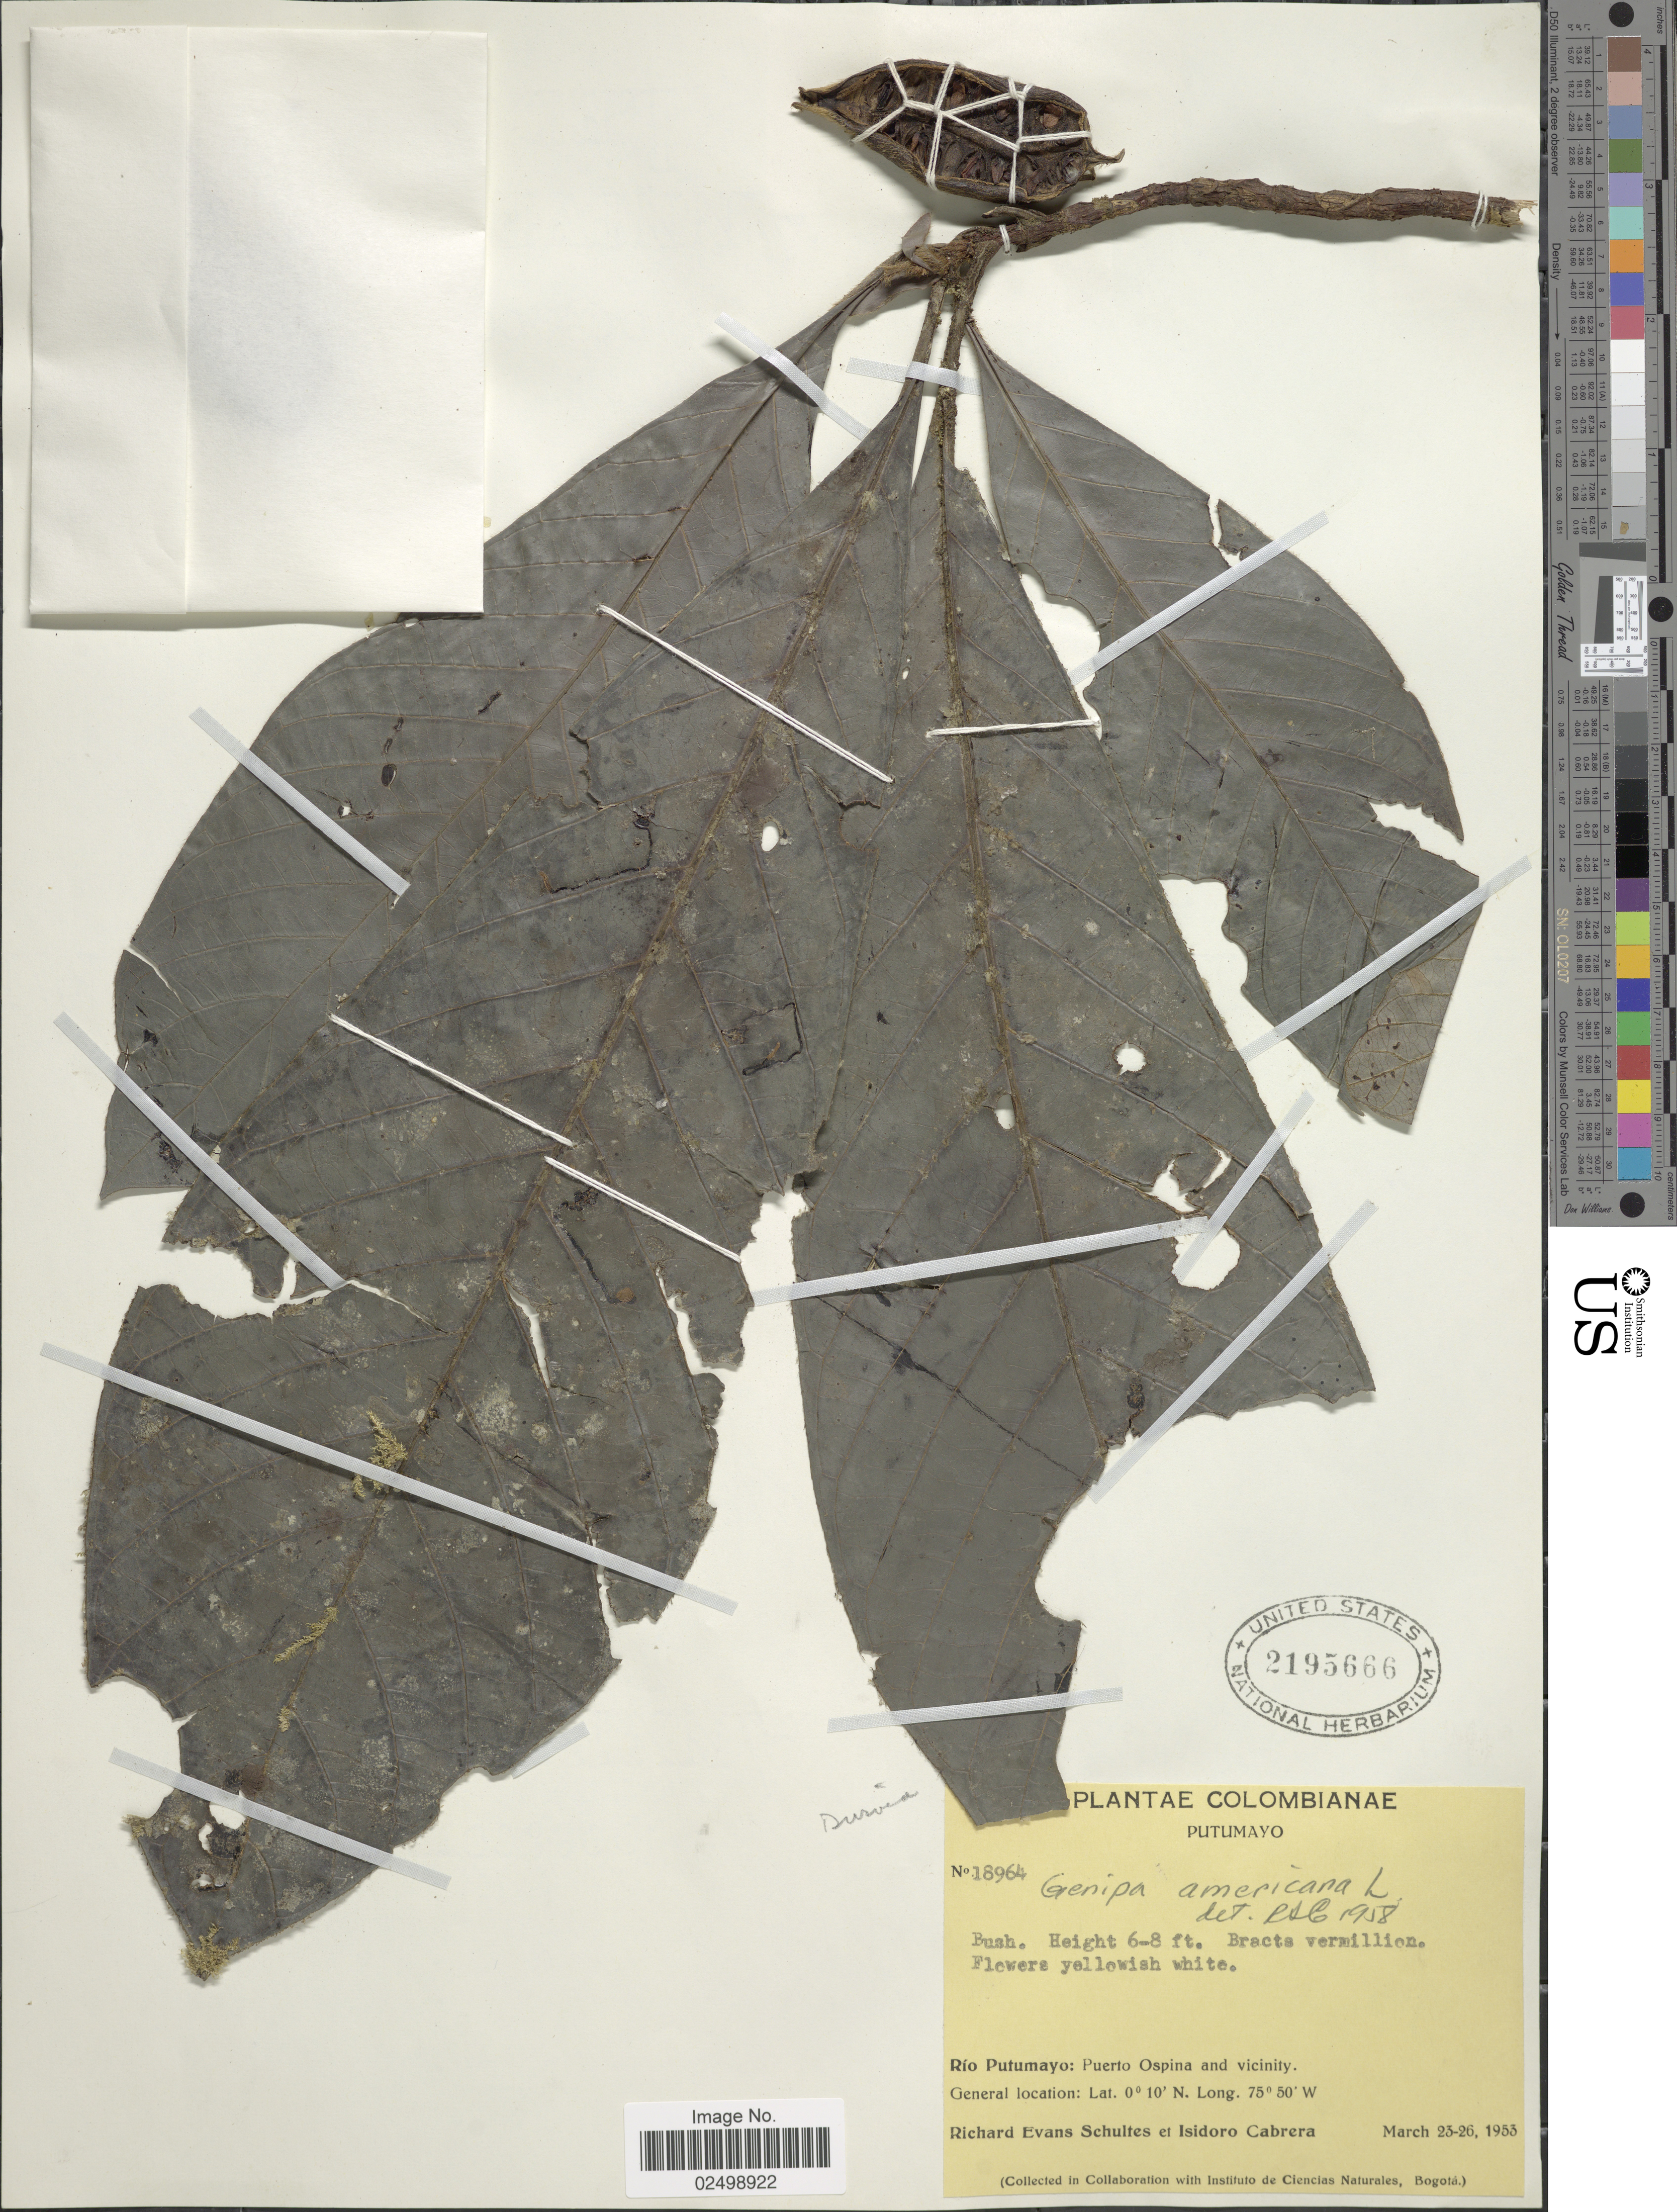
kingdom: Plantae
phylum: Tracheophyta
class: Magnoliopsida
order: Gentianales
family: Rubiaceae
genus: Duroia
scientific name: Duroia sp.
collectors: R. E. Schultes & I. Cabrera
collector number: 18964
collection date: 1953-03-23/1953-03-26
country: Colombia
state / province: Putumayo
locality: Río Putumayo: Puerto Ospina and vicinity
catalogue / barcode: US 2195666